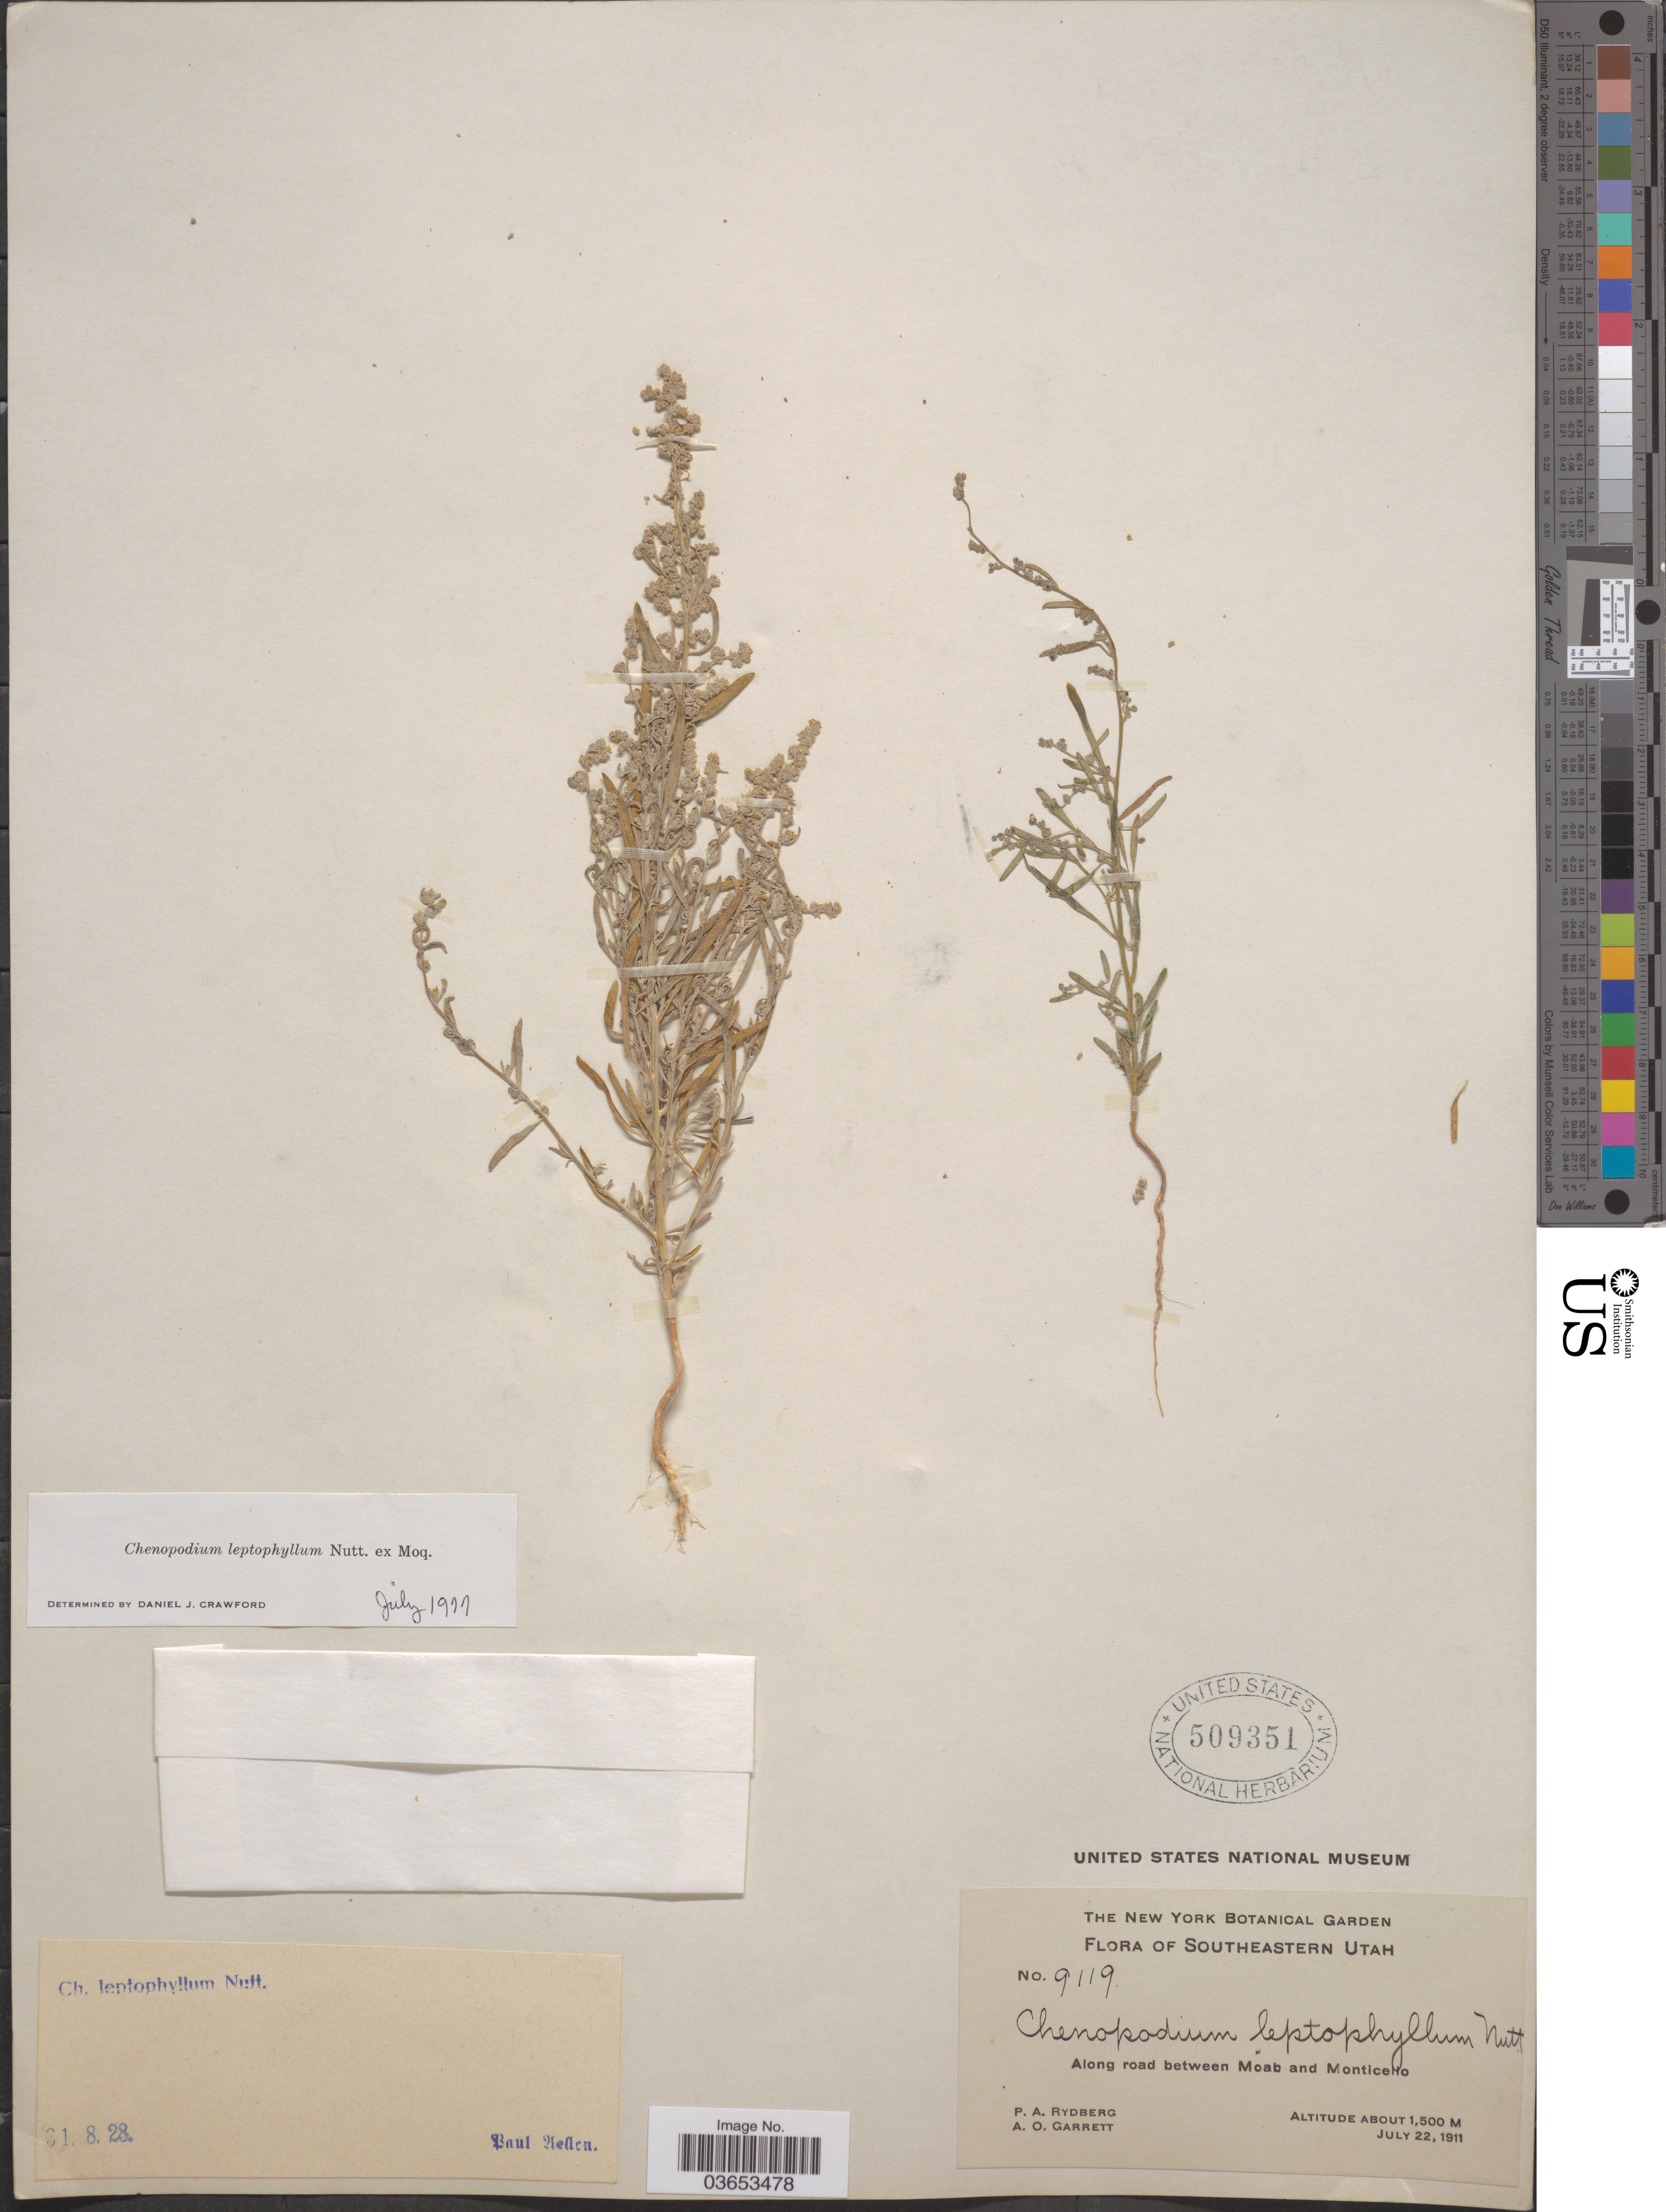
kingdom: Plantae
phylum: Tracheophyta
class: Magnoliopsida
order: Caryophyllales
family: Amaranthaceae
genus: Chenopodium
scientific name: Chenopodium leptophyllum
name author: (Moq.) Nutt. ex S. Watson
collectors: P. A. Rydberg & A. O. Garrett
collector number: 9119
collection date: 1911-07-22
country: United States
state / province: Utah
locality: Southeastern Utah. Along road between Moab and Monticello.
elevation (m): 1500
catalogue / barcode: US 509351